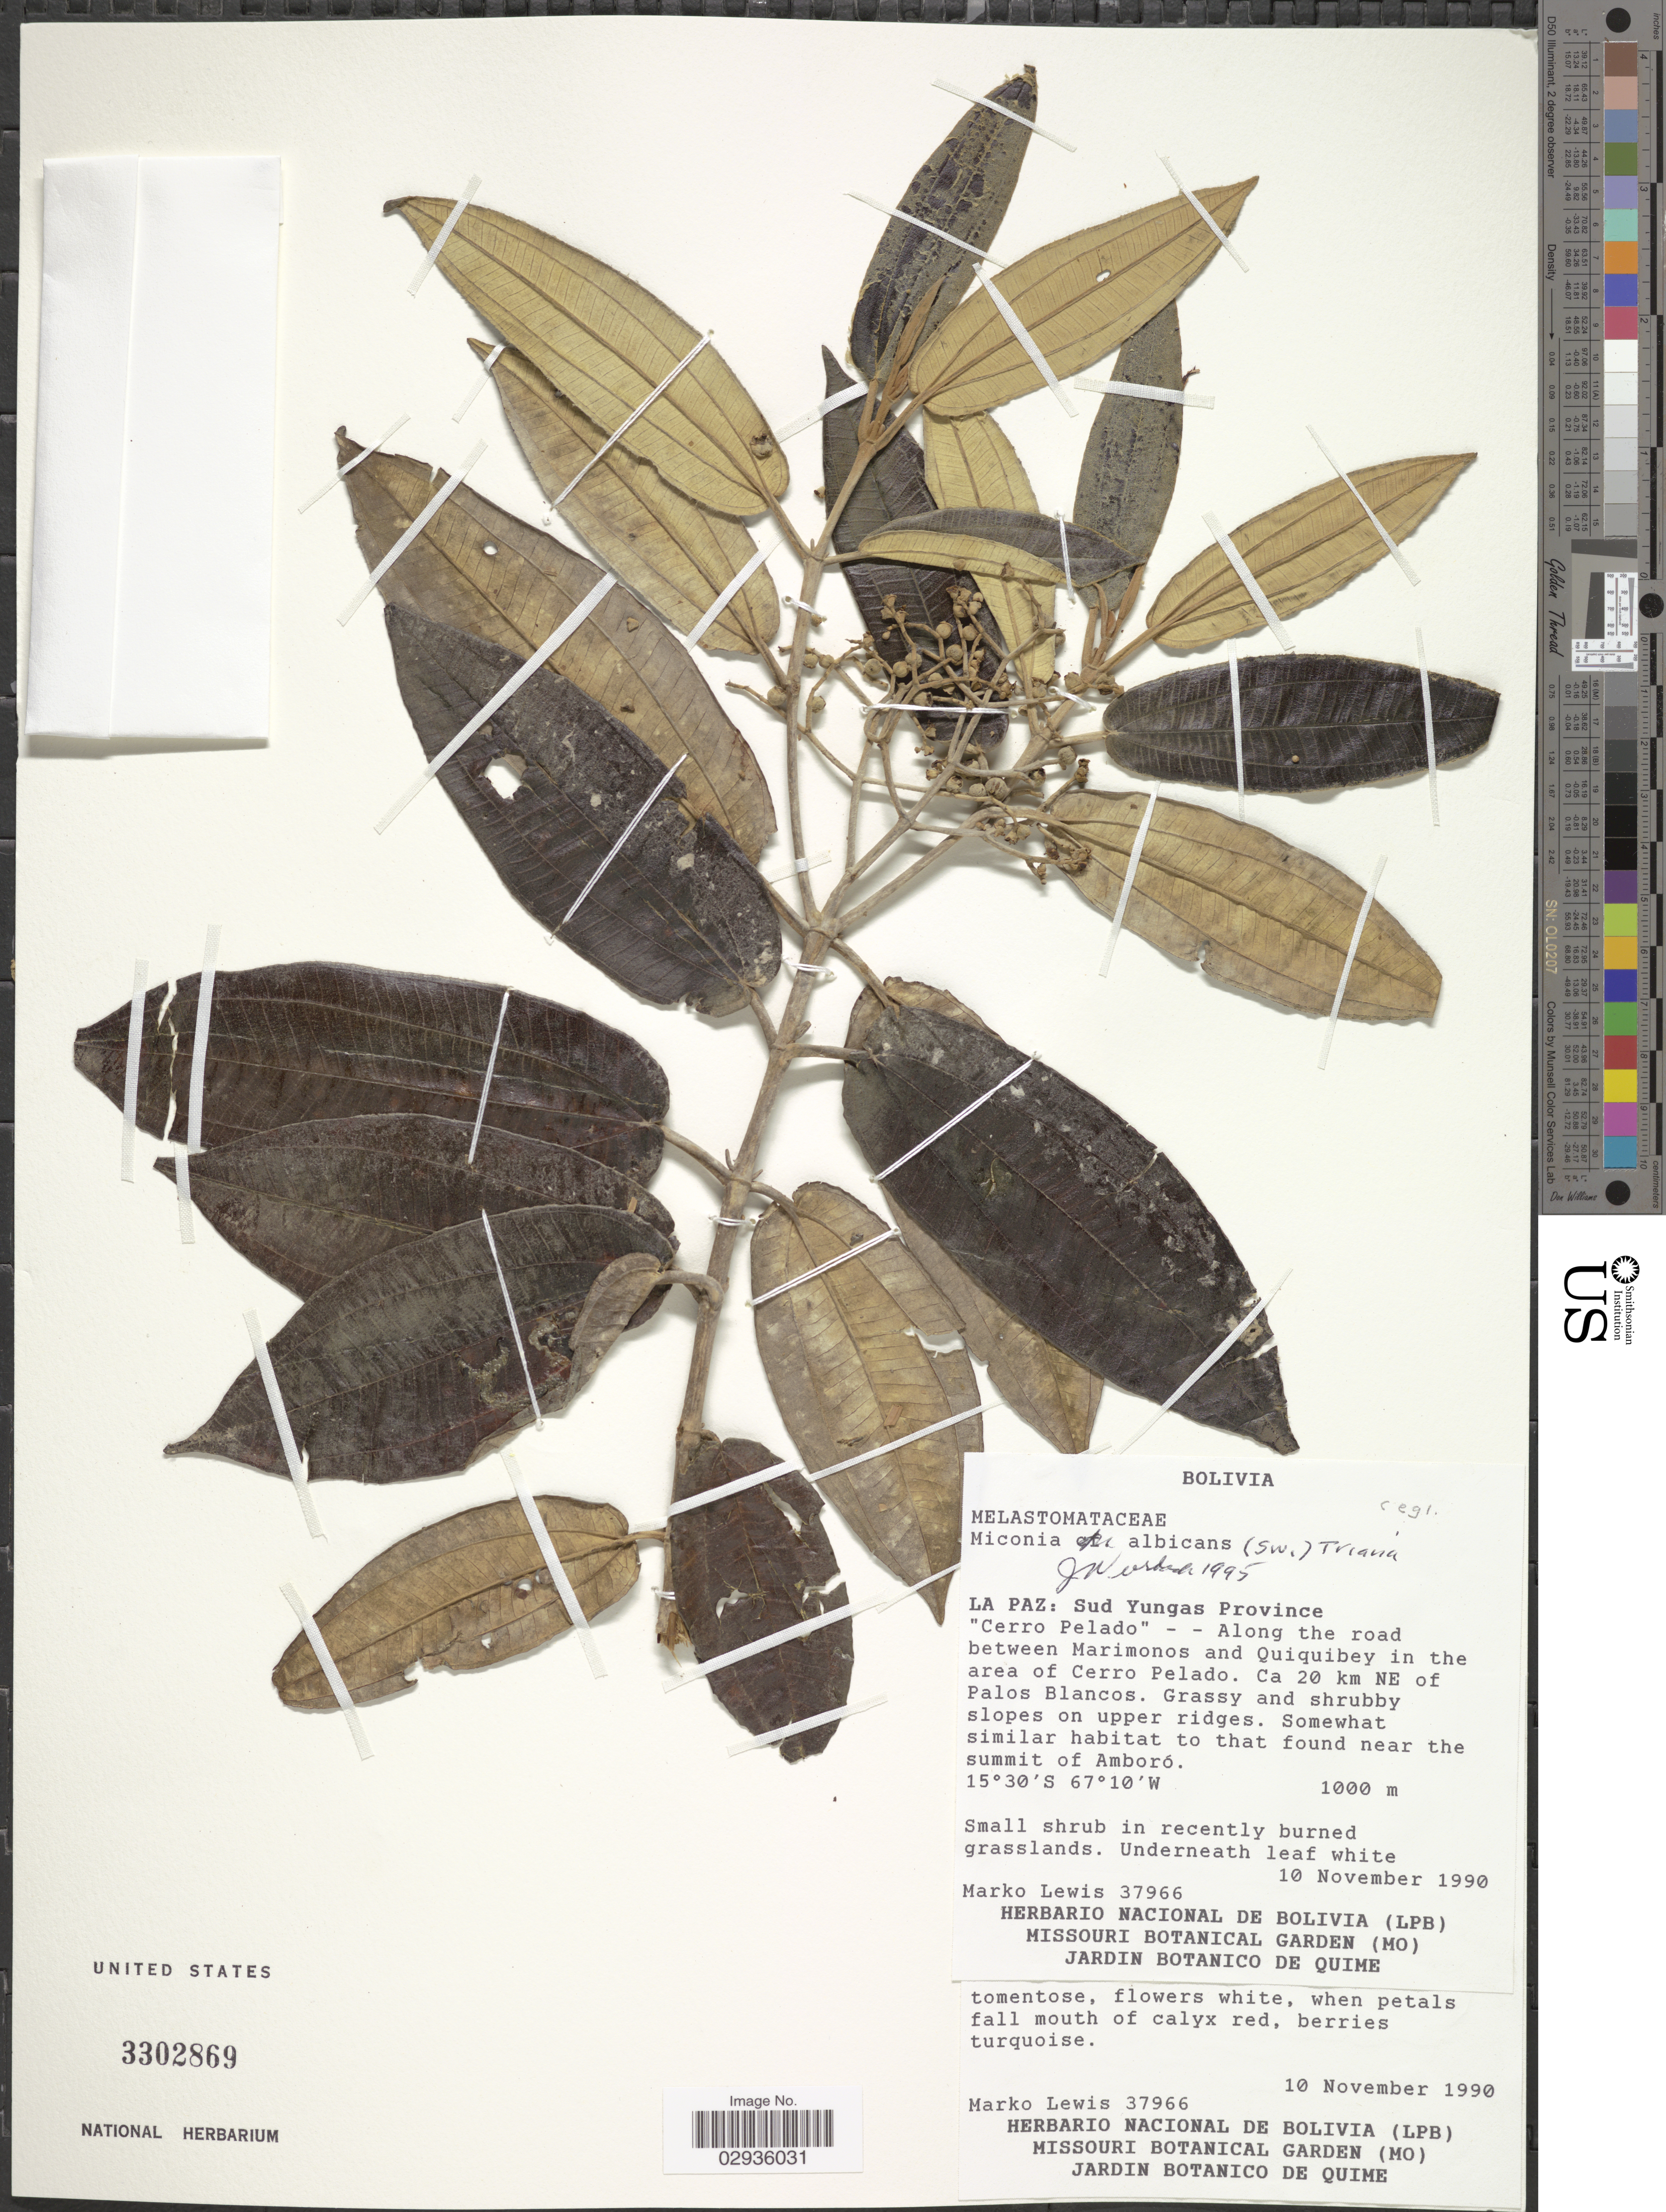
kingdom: Plantae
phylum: Tracheophyta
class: Magnoliopsida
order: Myrtales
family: Melastomataceae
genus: Miconia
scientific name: Miconia albicans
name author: (Sw.) Steud.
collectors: M. A. Lewis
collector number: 37966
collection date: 1990-11-10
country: Bolivia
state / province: La Paz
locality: Sud Yungas Province. "Cerro Pelado" - - Along the road between Marimonos and Quiquibey in the area of Cerro Pelado. Ca 20 km NE of Palos Blancos.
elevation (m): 1000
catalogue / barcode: US 3302869